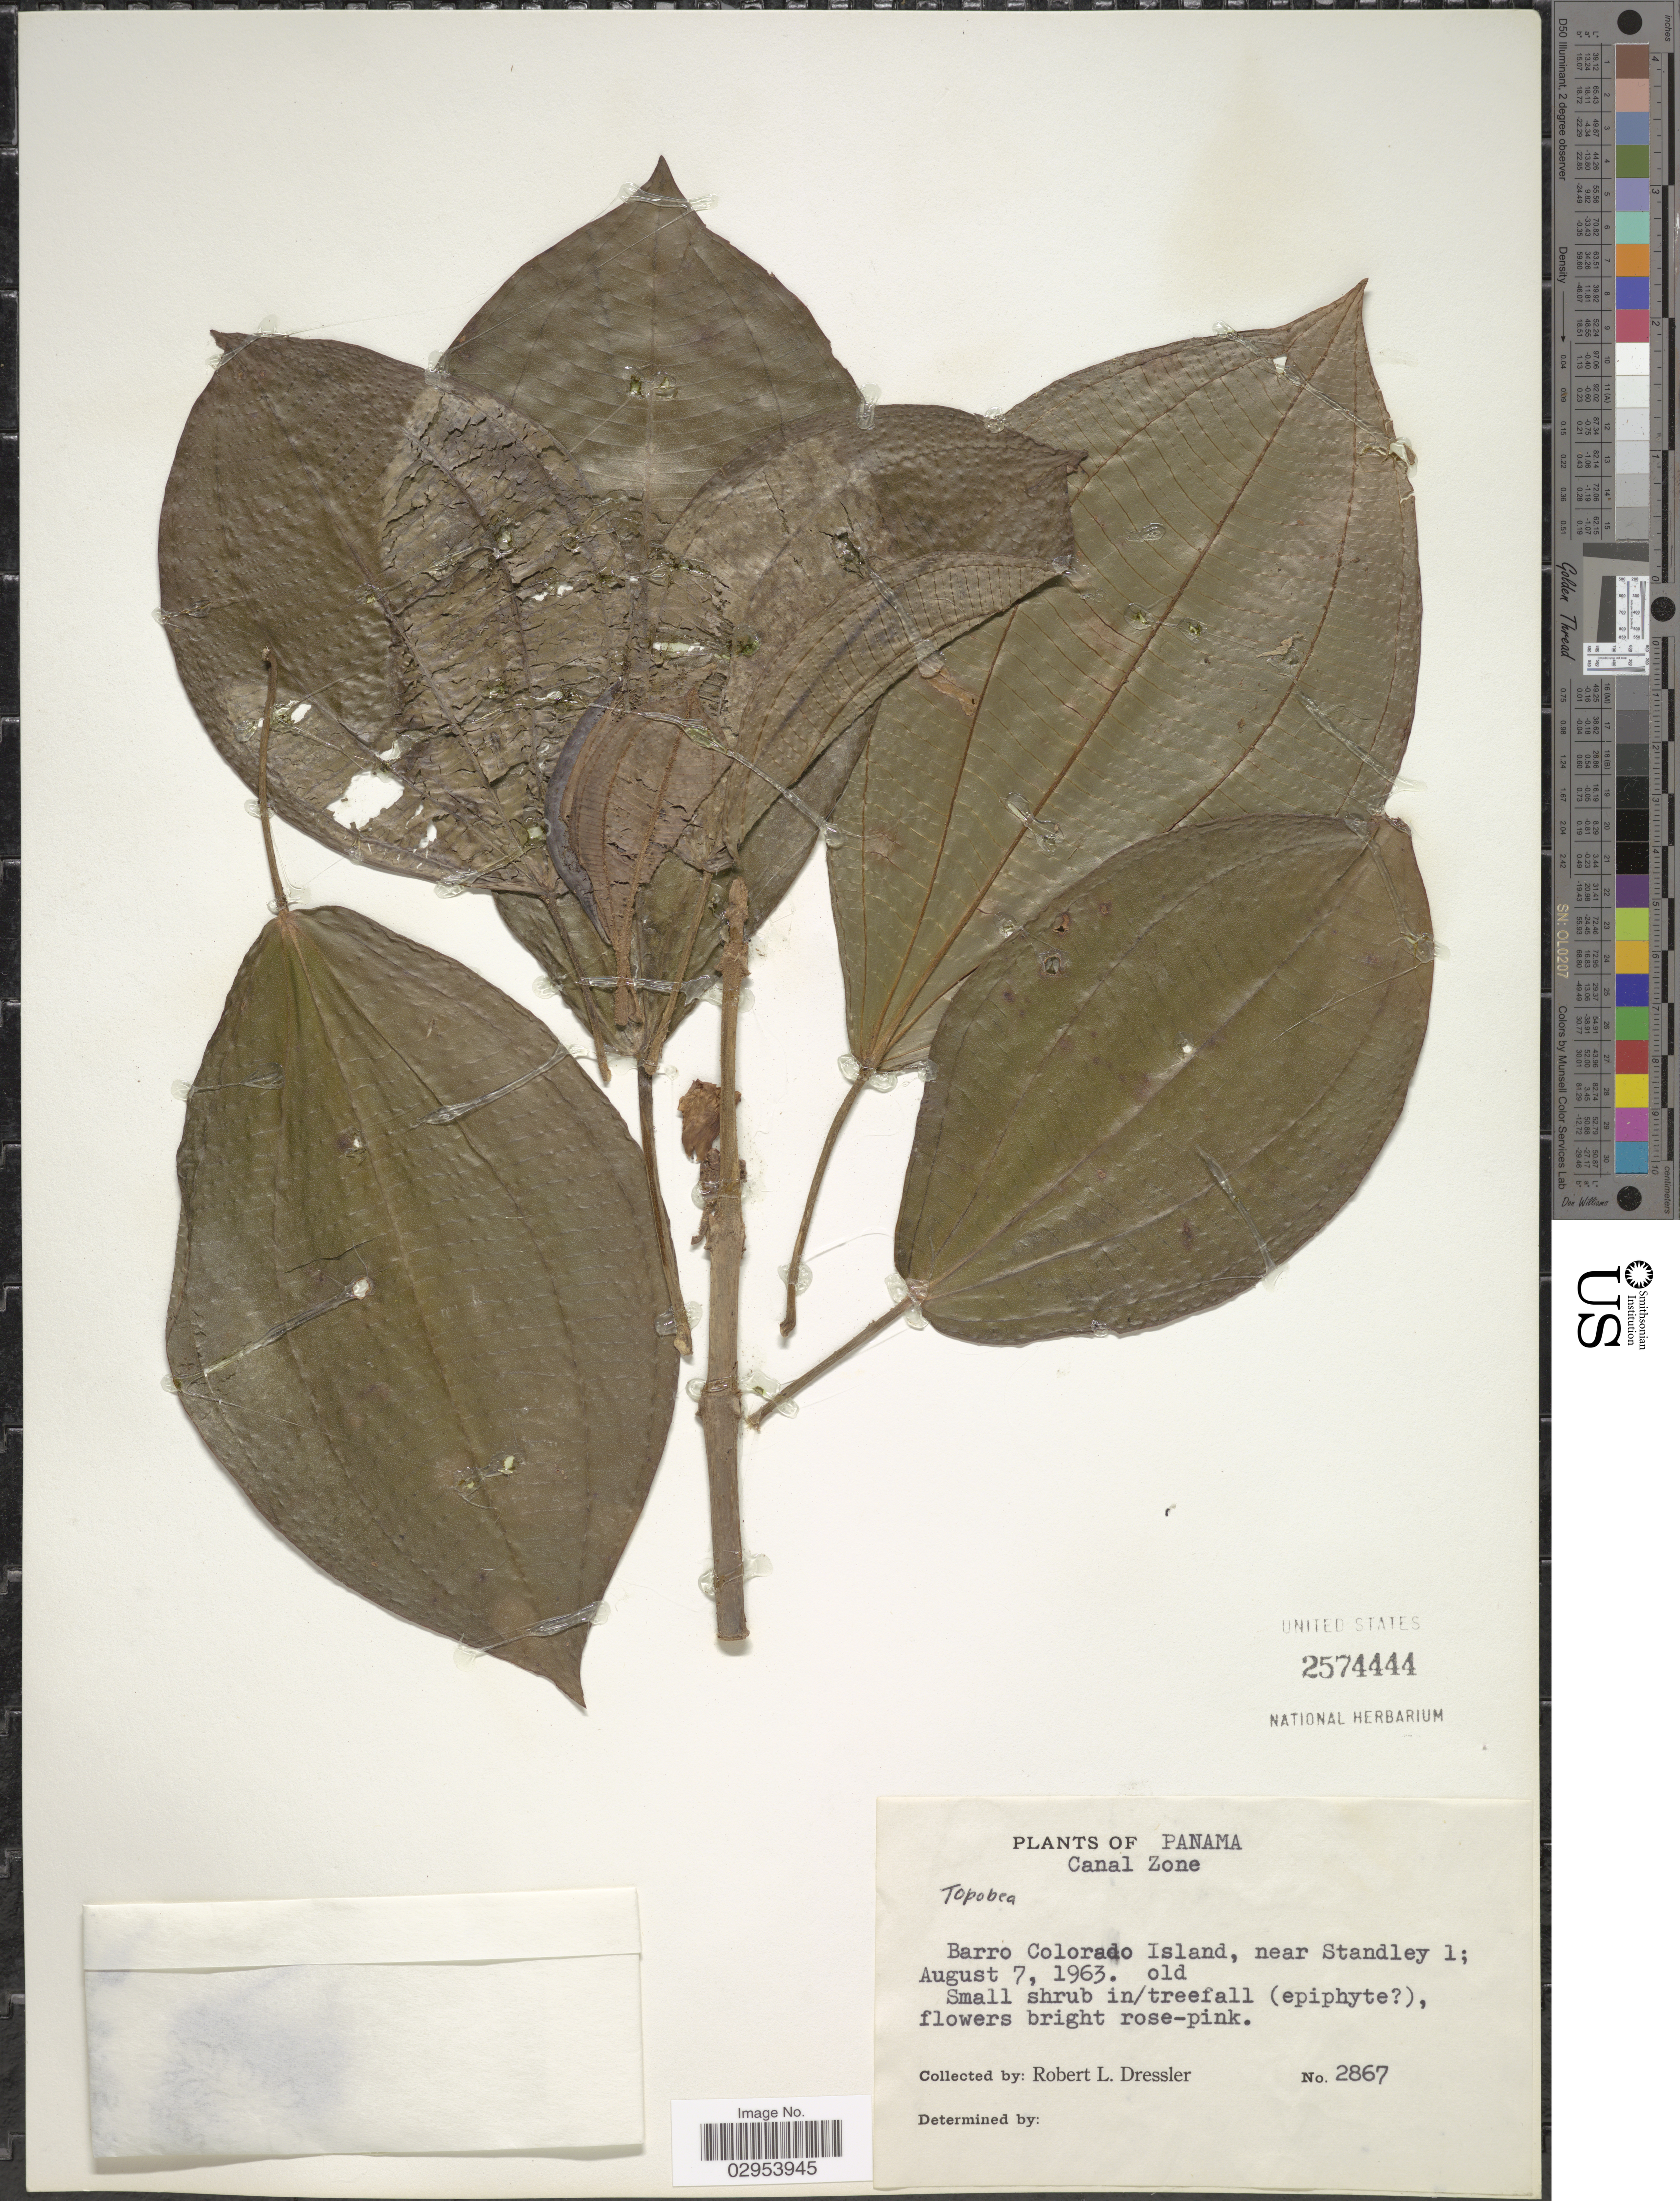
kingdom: Plantae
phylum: Tracheophyta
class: Magnoliopsida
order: Myrtales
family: Melastomataceae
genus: Topobea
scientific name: Topobea praecox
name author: Gleason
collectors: R. Dressler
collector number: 2867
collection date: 1963-08-07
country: Panama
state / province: Panamá Oeste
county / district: Canal Zone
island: Barro Colorado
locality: Barro Colorado Island, near Standley 1.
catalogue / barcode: US 2574444